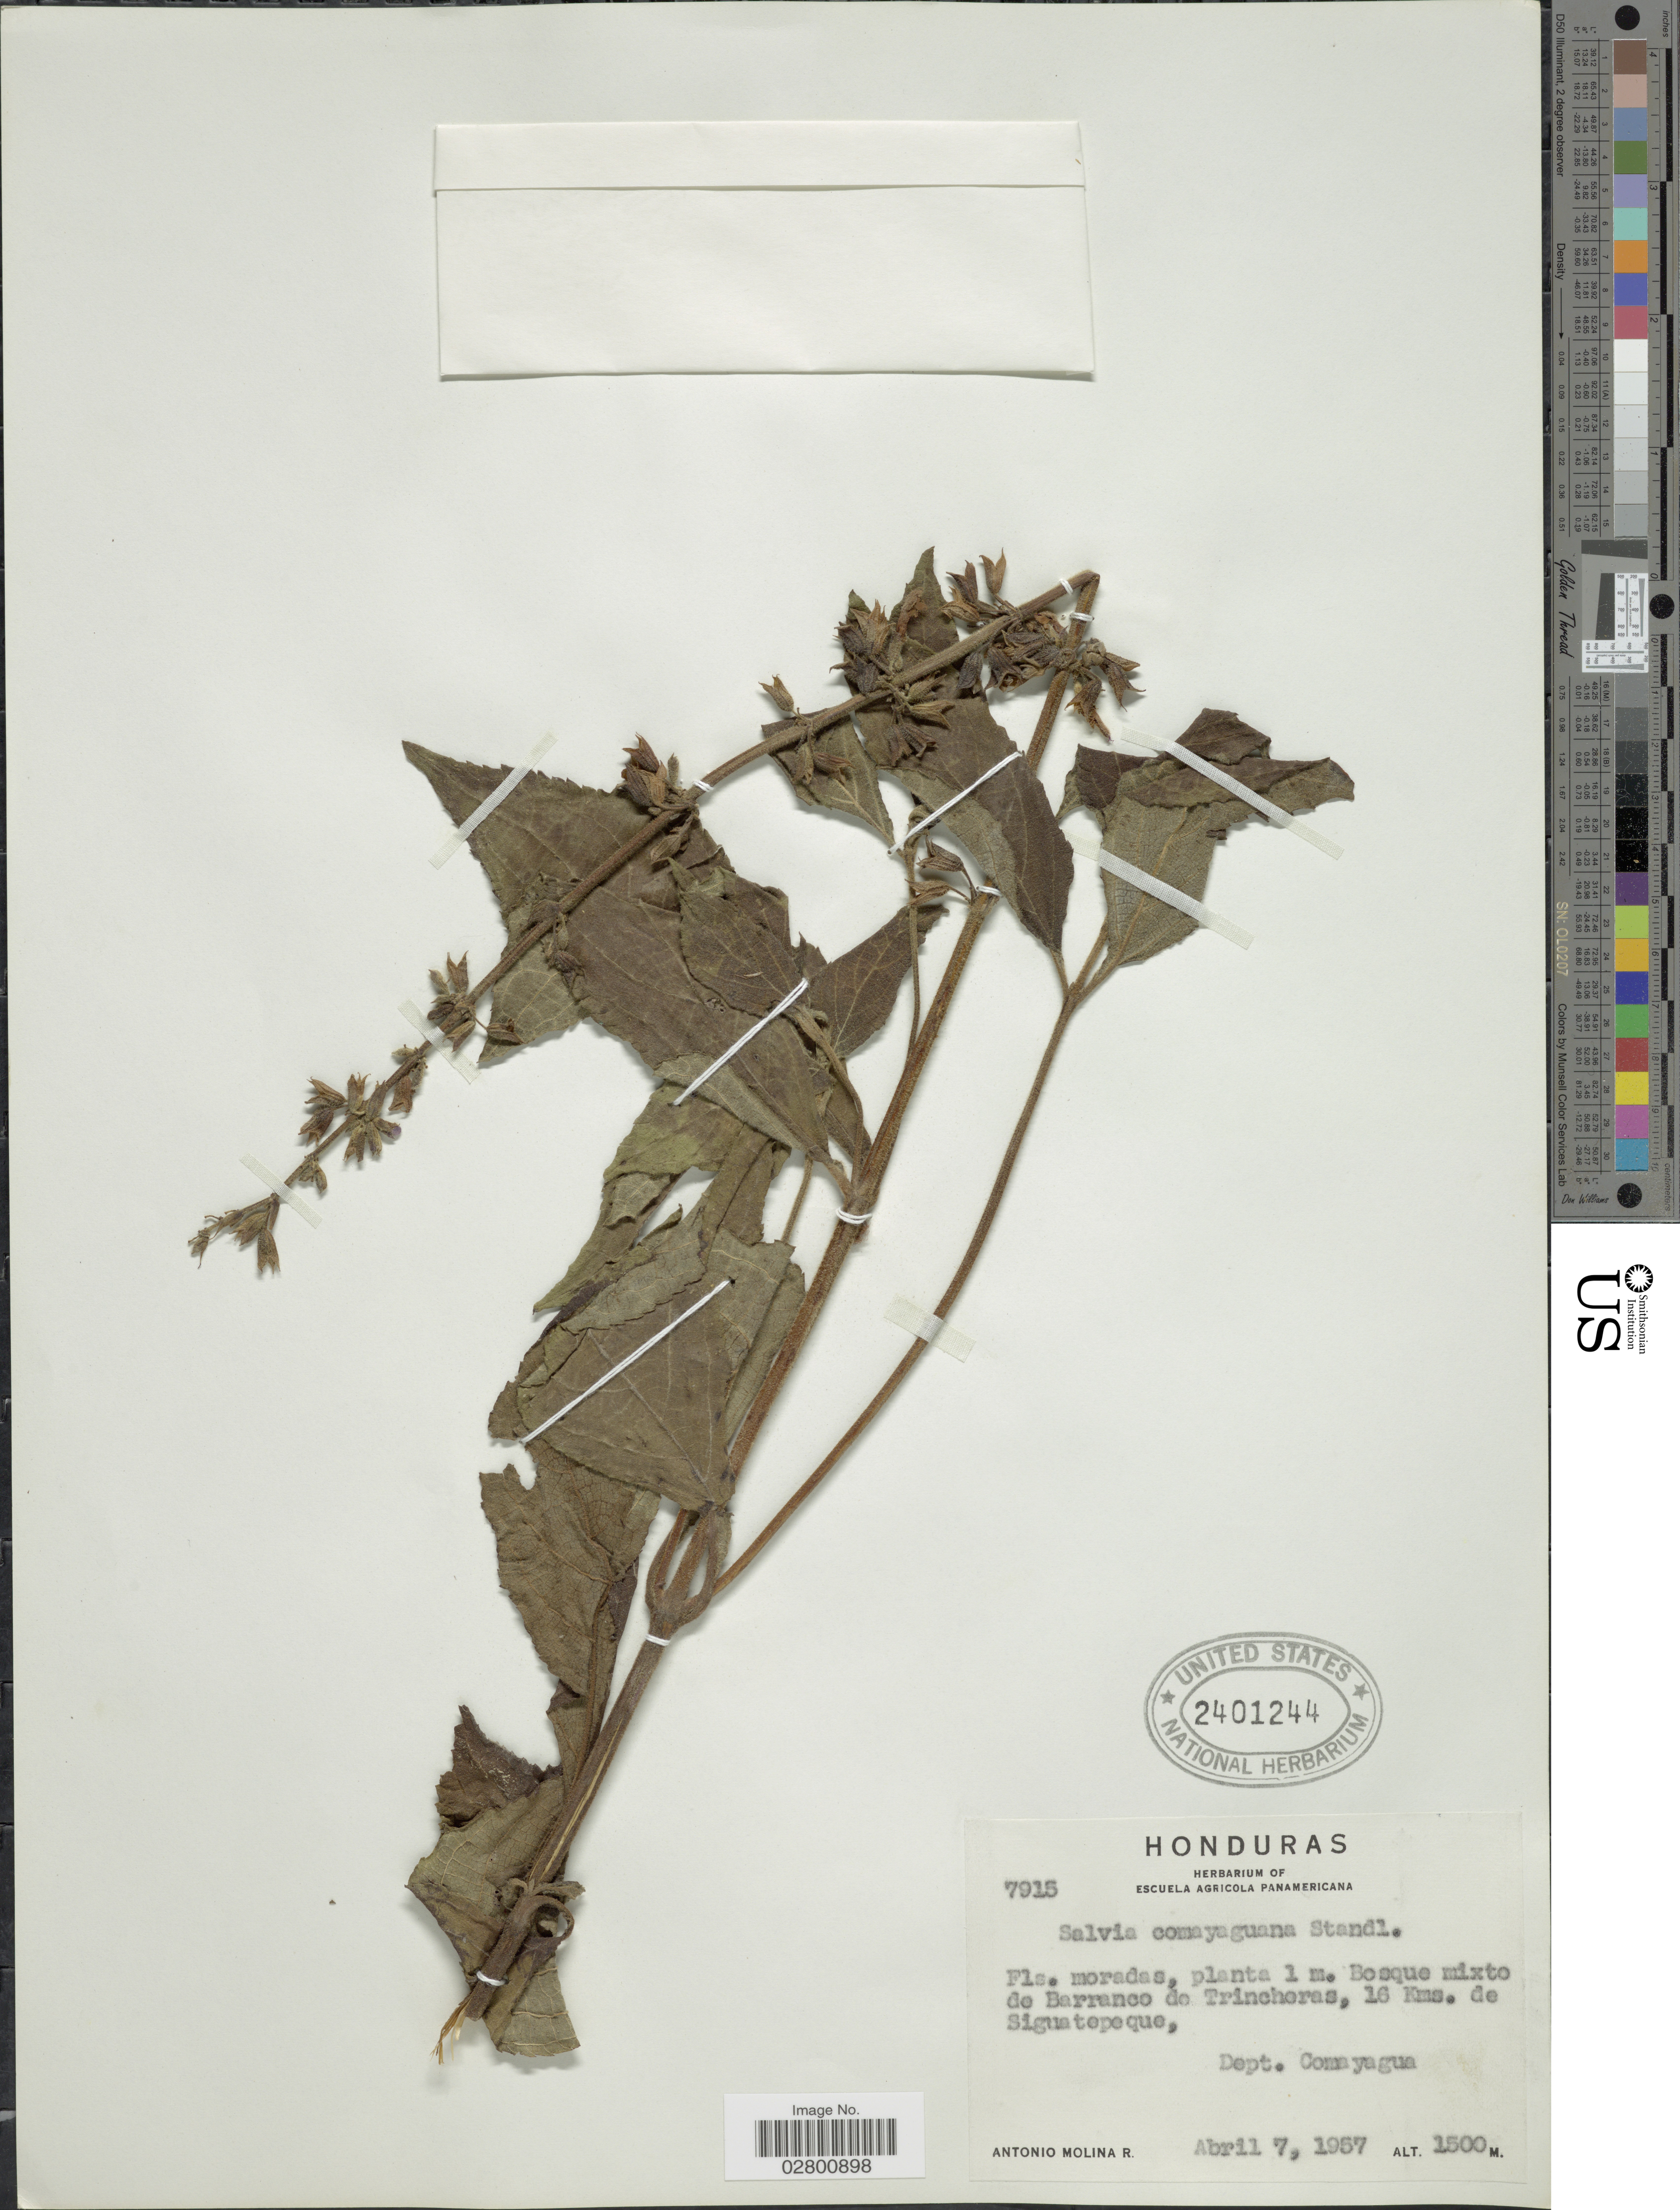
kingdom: Plantae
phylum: Tracheophyta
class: Magnoliopsida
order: Lamiales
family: Lamiaceae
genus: Salvia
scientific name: Salvia comayaguana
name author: Standl.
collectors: A. Molina R.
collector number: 7915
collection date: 1957-04-07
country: Honduras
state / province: Comayagua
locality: Bosque mixto de Barranco de Trincheras, 16 Kms. de Siguatepeque, Dept. Comayagua.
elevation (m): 1500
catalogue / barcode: US 2401244